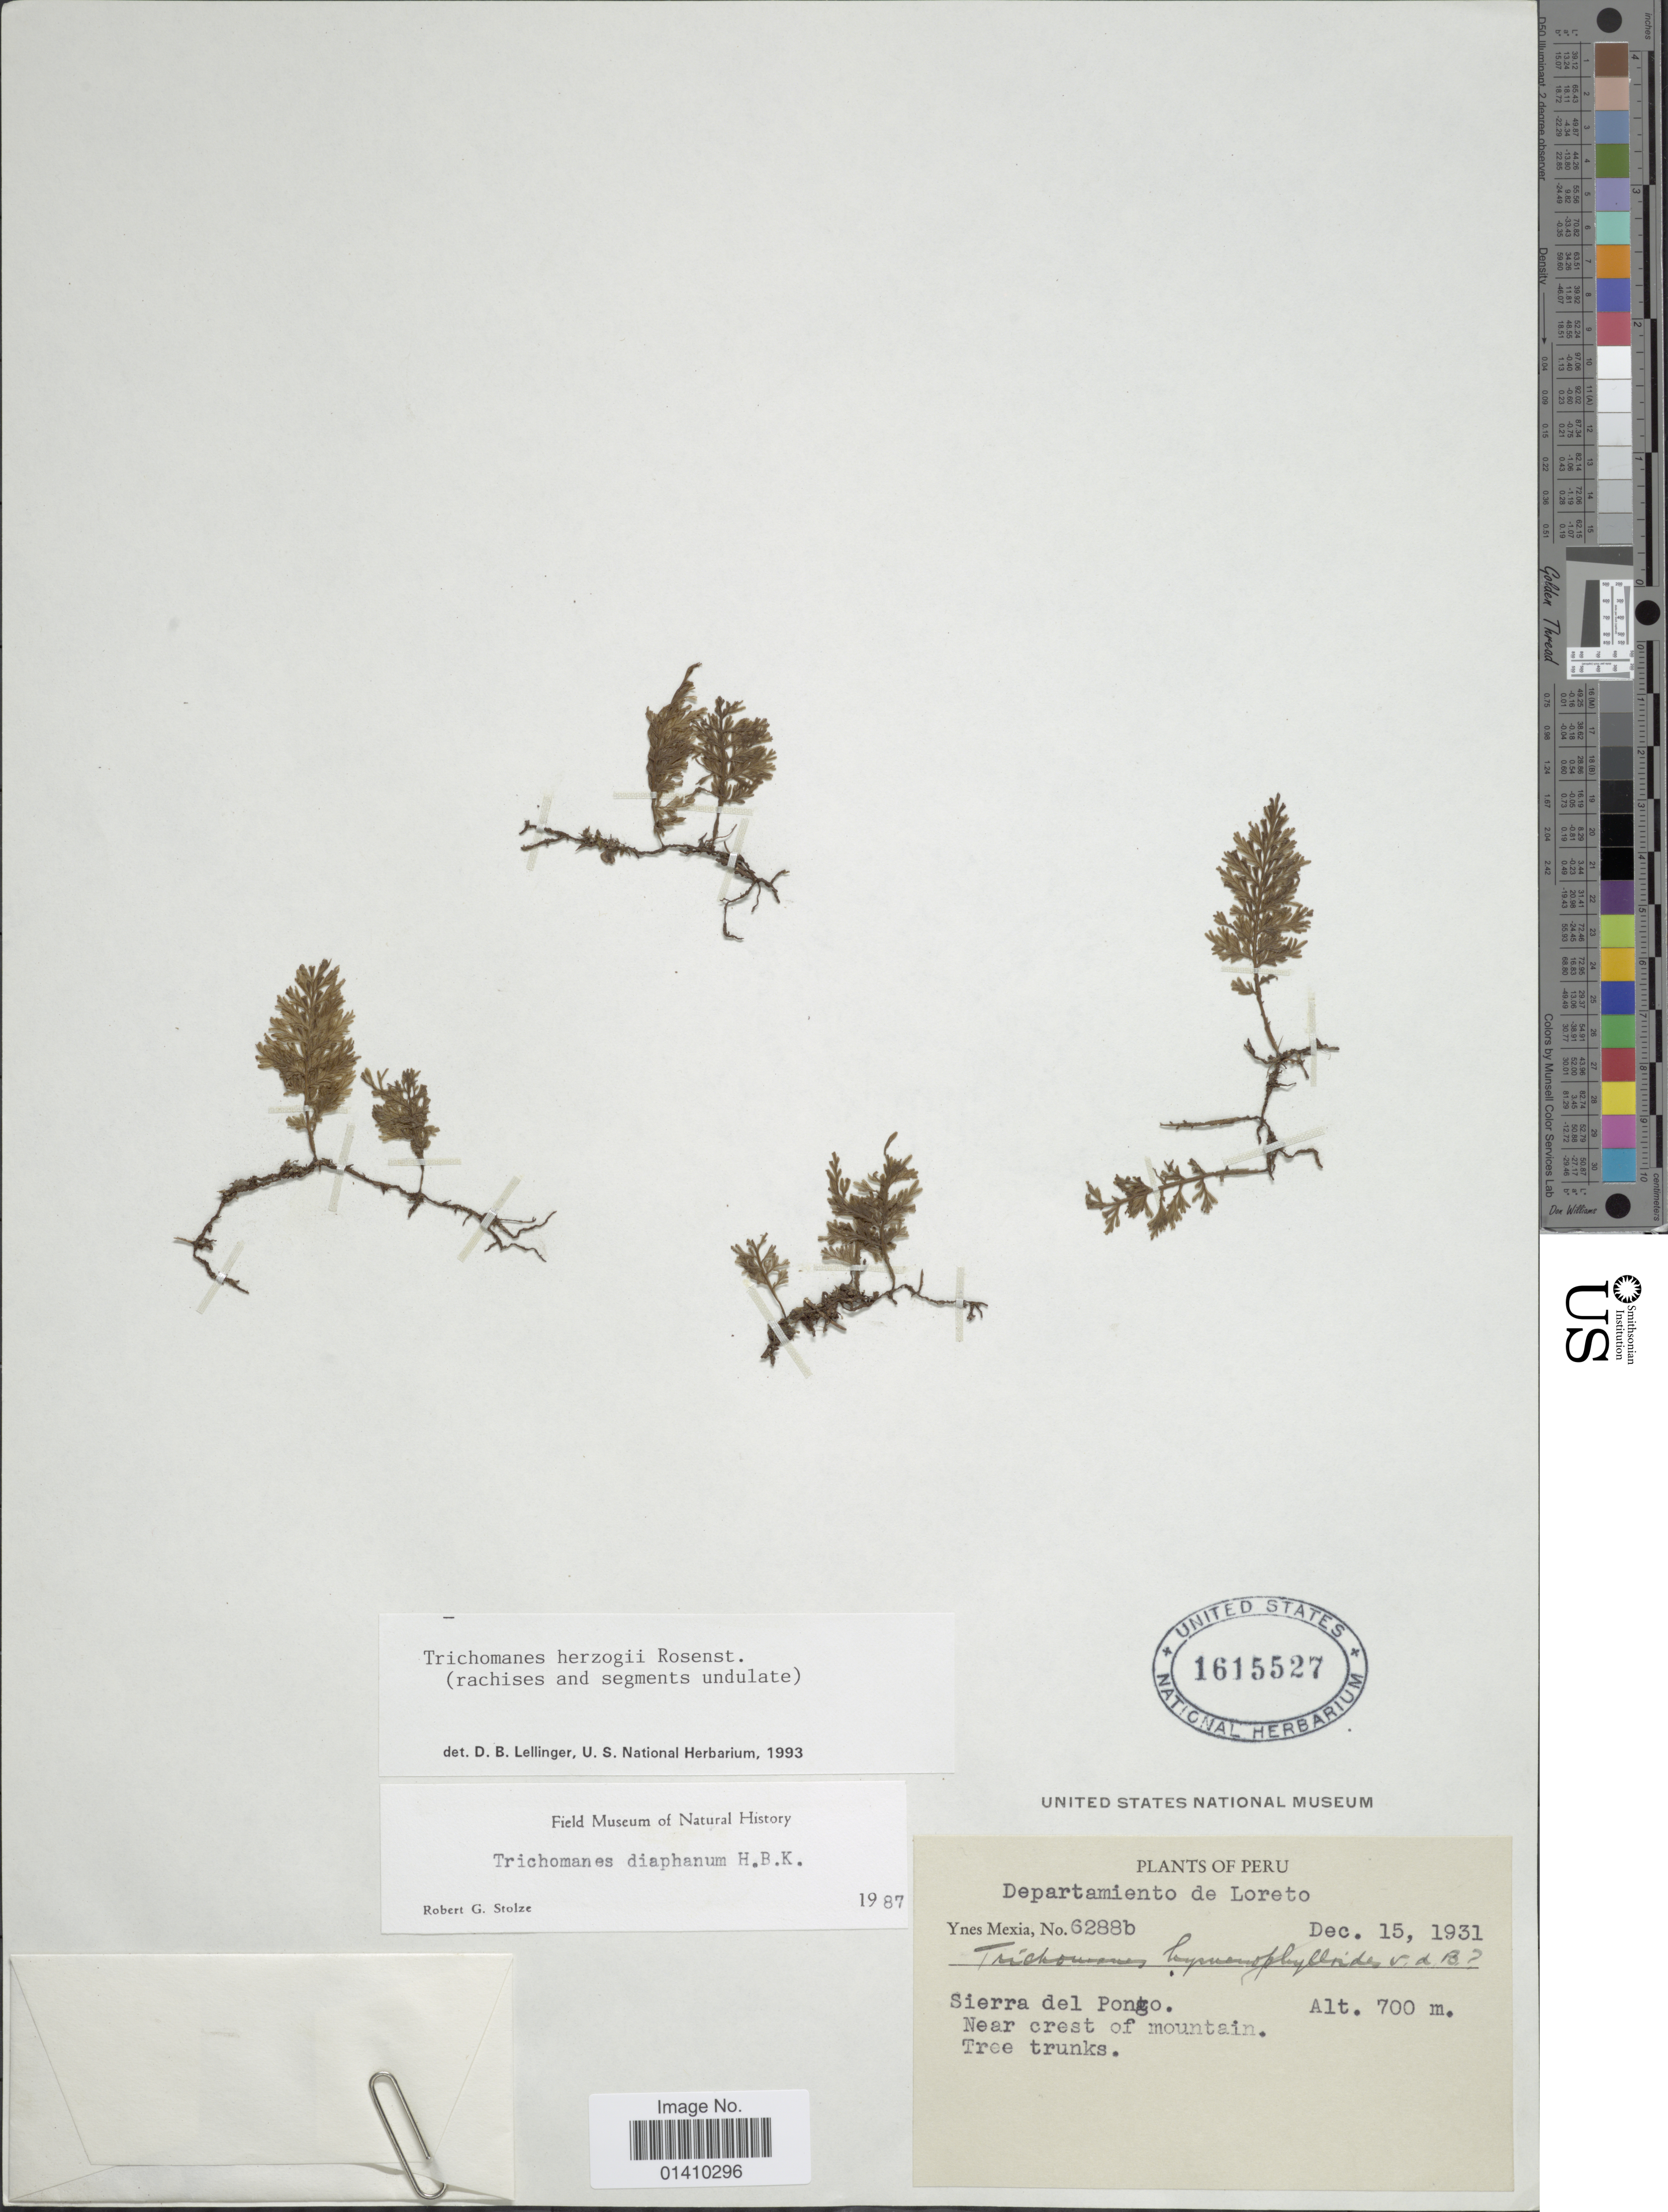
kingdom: Plantae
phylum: Tracheophyta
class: Polypodiopsida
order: Hymenophyllales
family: Hymenophyllaceae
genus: Polyphlebium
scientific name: Polyphlebium herzogii (Rosenst.) comb. ined., 2015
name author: (Rosenst.)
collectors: Y. Mexia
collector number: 6288b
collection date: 1931-12-15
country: Peru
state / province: Loreto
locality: Department de LOreto. Siera del Pongo. Near crest of mountain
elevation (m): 700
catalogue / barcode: US 1615527